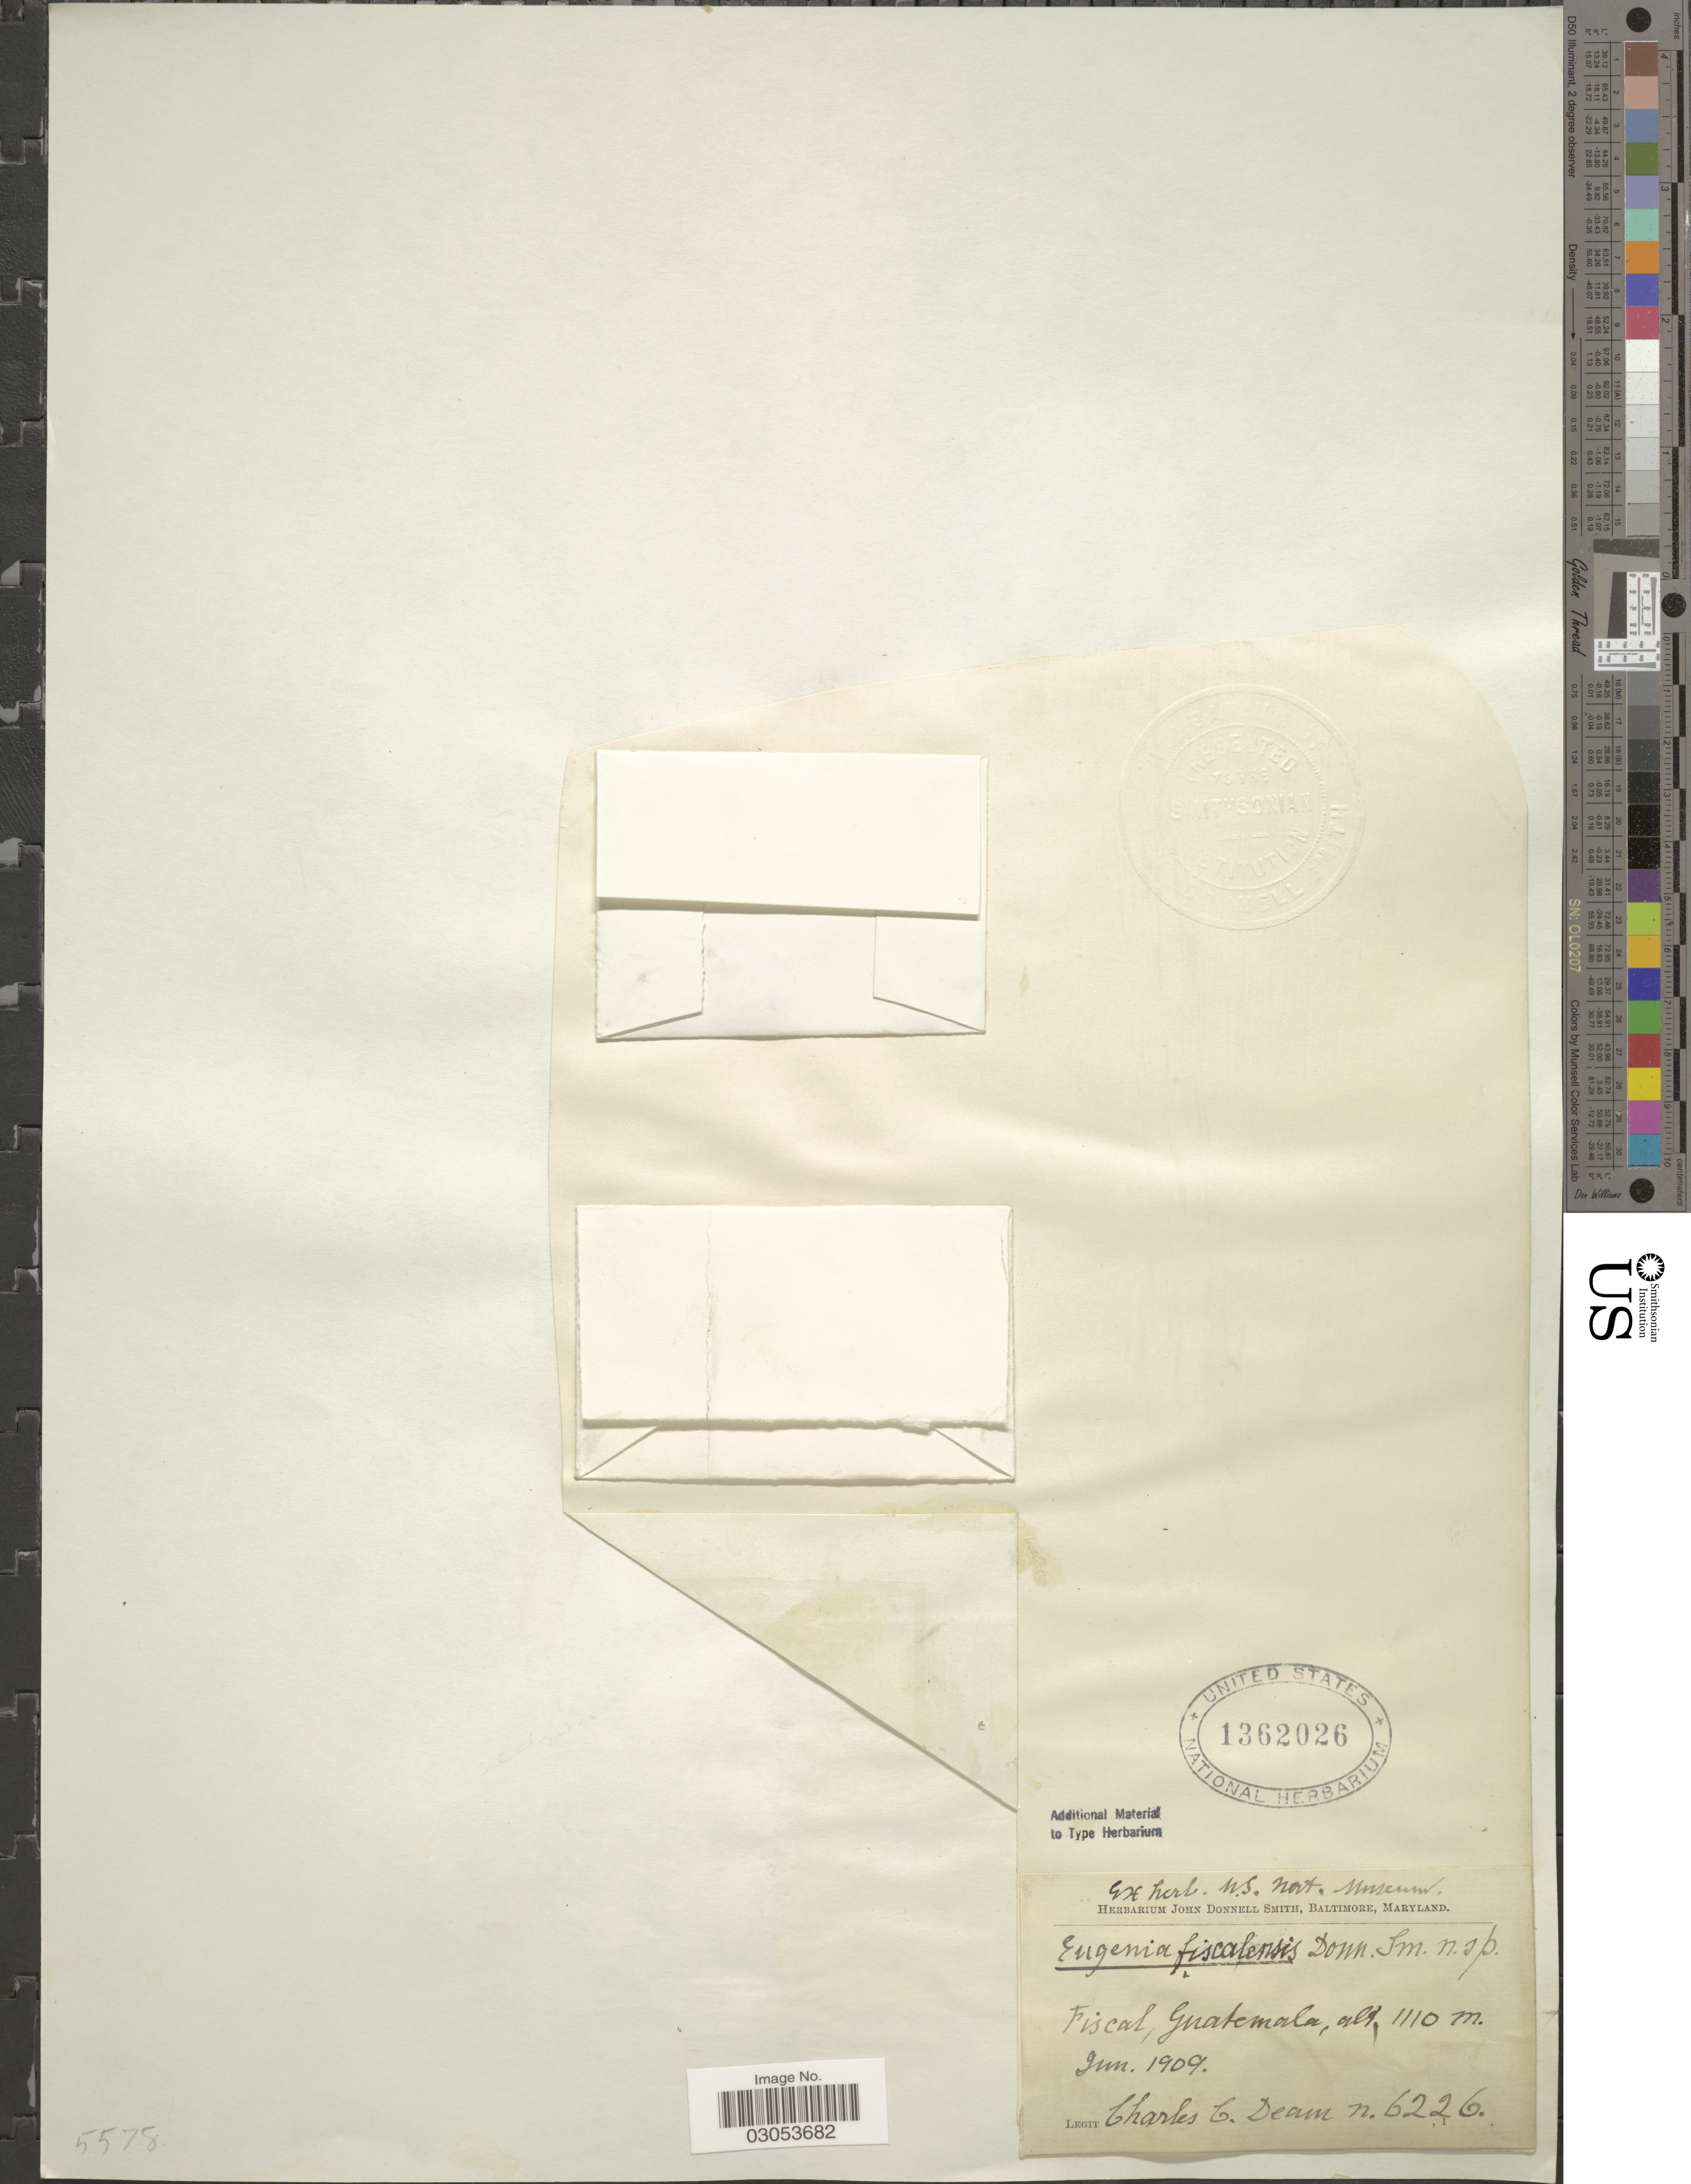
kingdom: Plantae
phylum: Tracheophyta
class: Magnoliopsida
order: Myrtales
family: Myrtaceae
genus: Eugenia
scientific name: Eugenia fiscalensis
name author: Donn. Sm.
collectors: C. C. Deam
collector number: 6226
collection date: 1906-06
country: Guatemala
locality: Fiscal.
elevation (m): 1110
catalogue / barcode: US 1362026